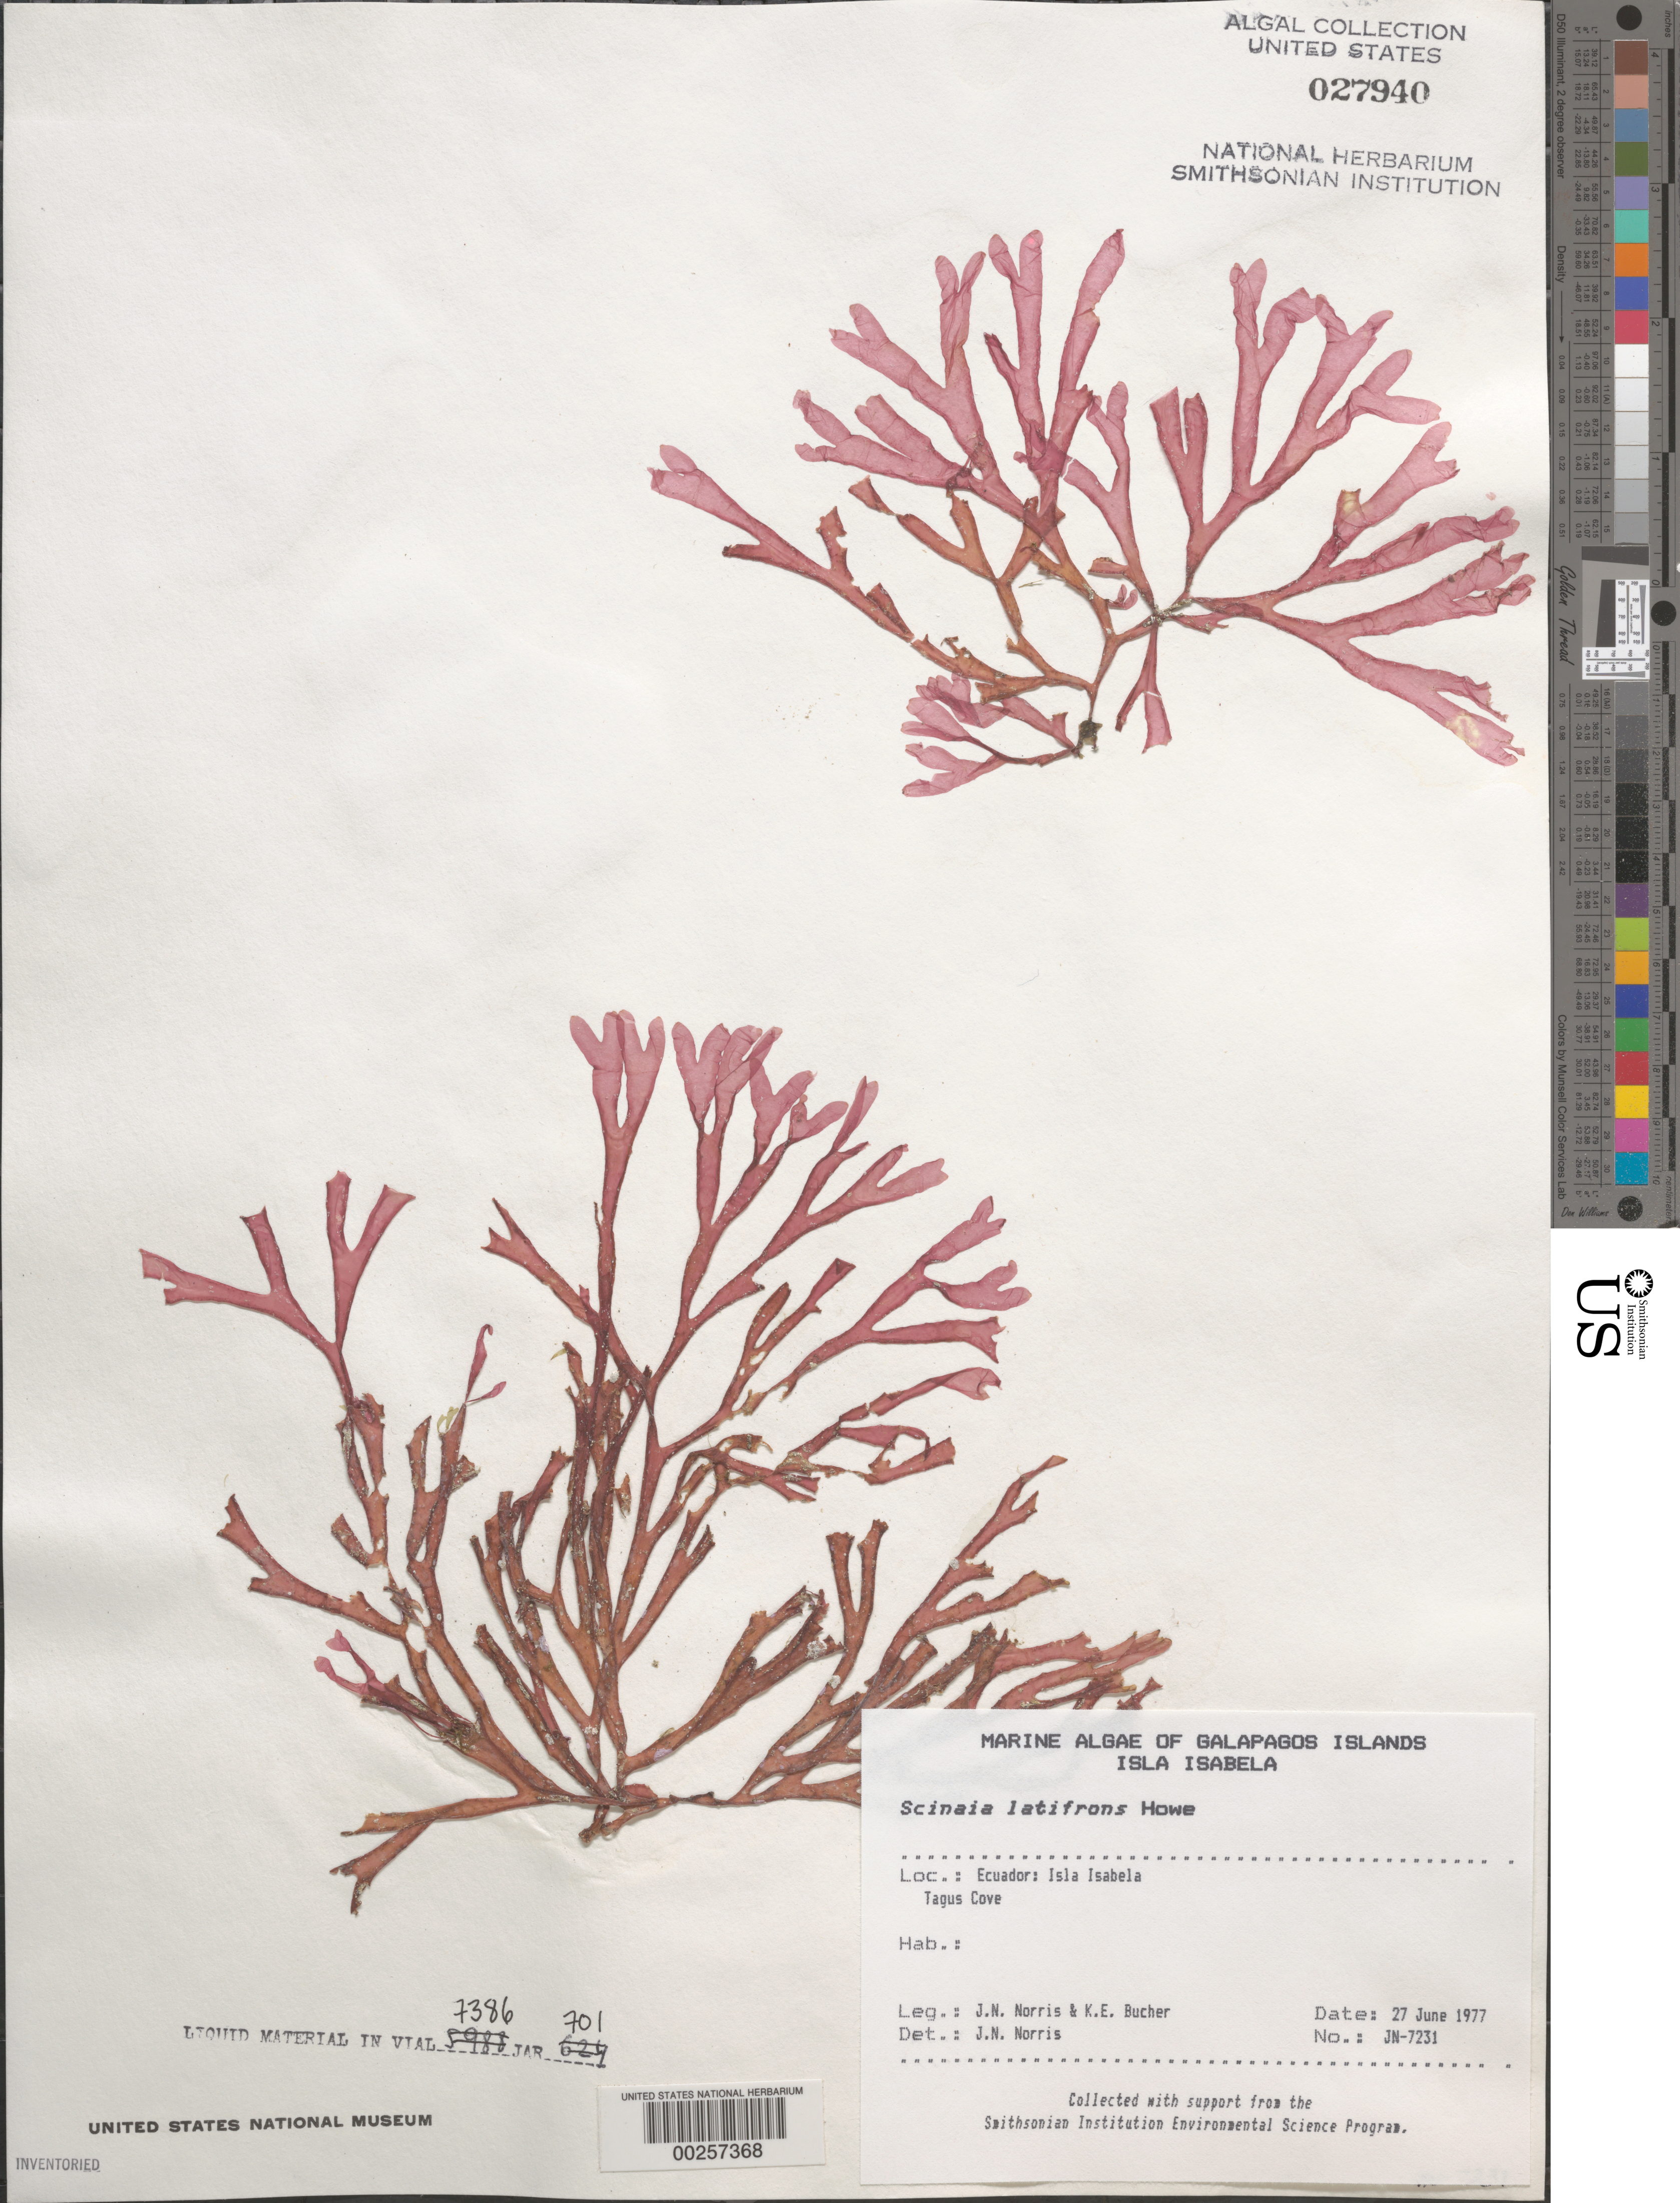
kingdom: Plantae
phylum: Rhodophyta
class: Florideophyceae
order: Nemaliales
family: Scinaiaceae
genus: Scinaia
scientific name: Scinaia latifrons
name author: M. Howe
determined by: Norris, James N.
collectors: J. N. Norris & K. E. Bucher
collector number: JN-7231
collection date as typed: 27 Jun 1977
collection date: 1977-06-27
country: Ecuador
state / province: Colón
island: Isabela [Albemarle]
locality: Tagus Cove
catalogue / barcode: US 27940